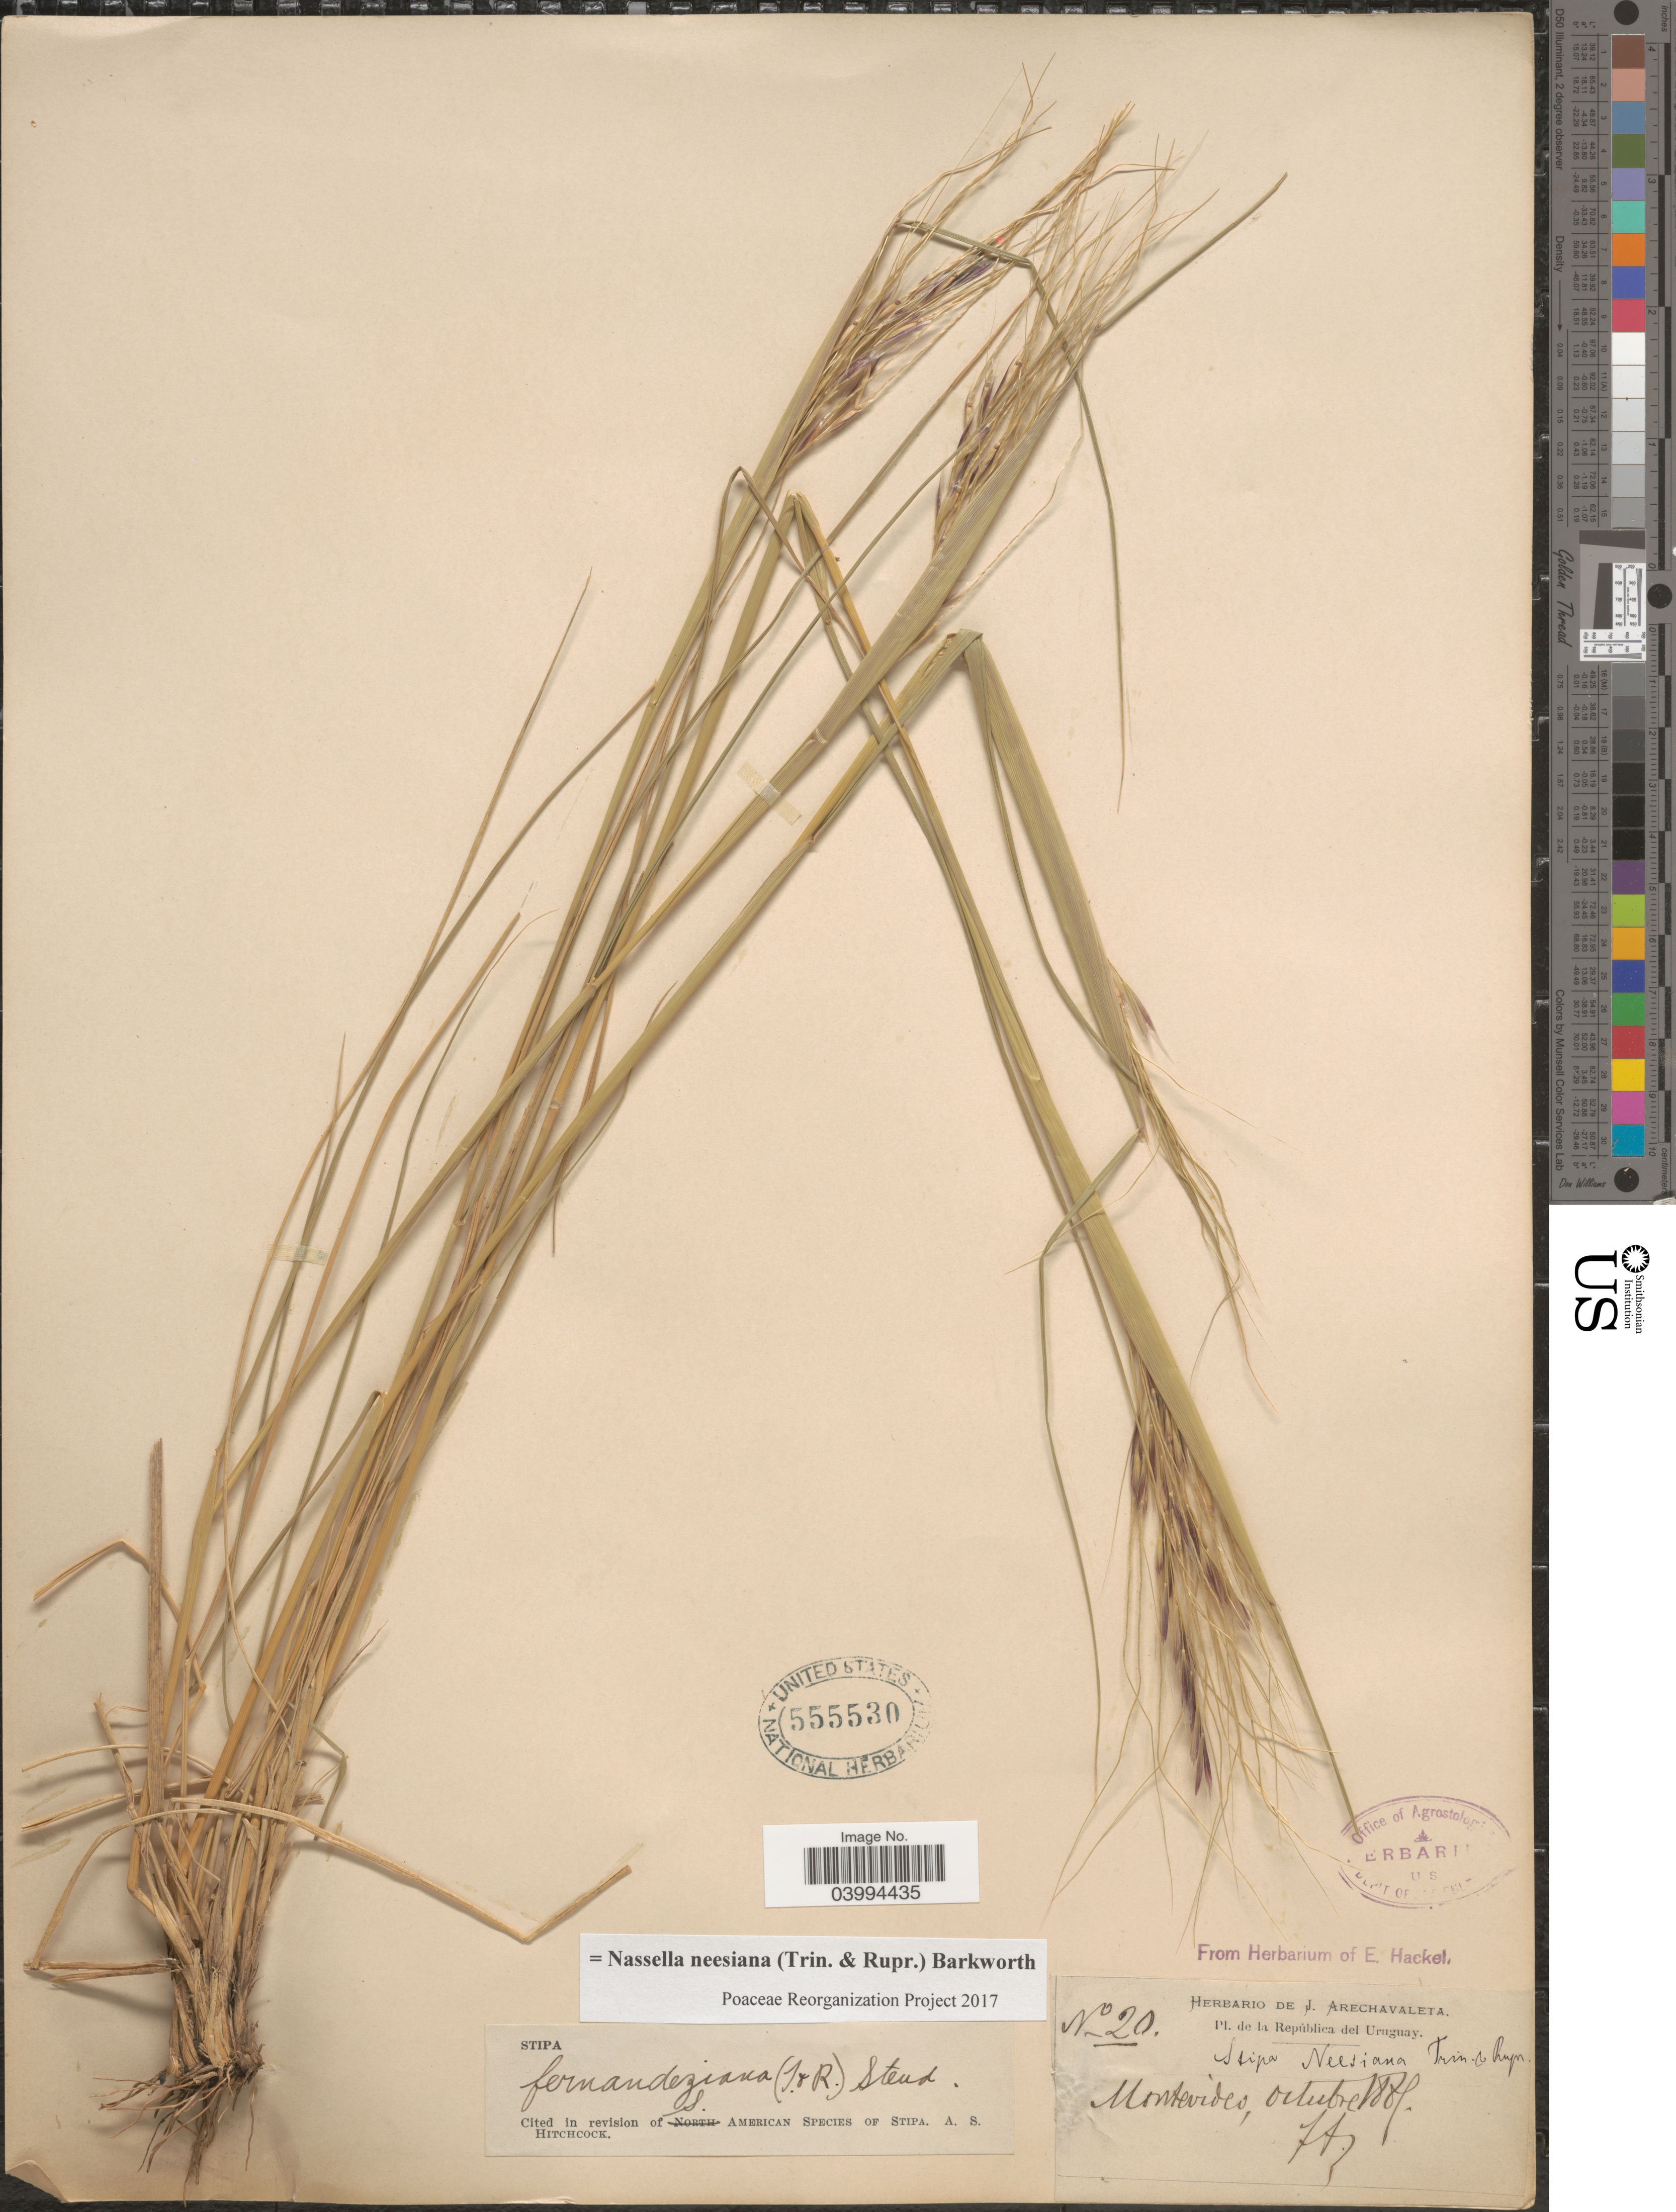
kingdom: Plantae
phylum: Tracheophyta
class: Liliopsida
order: Poales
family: Poaceae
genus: Nassella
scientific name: Nassella neesiana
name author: (Trin. & Rupr.) Barkworth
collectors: J. Arechavaleta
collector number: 20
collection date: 1887-10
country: Uruguay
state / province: Montevideo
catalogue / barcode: US 555530